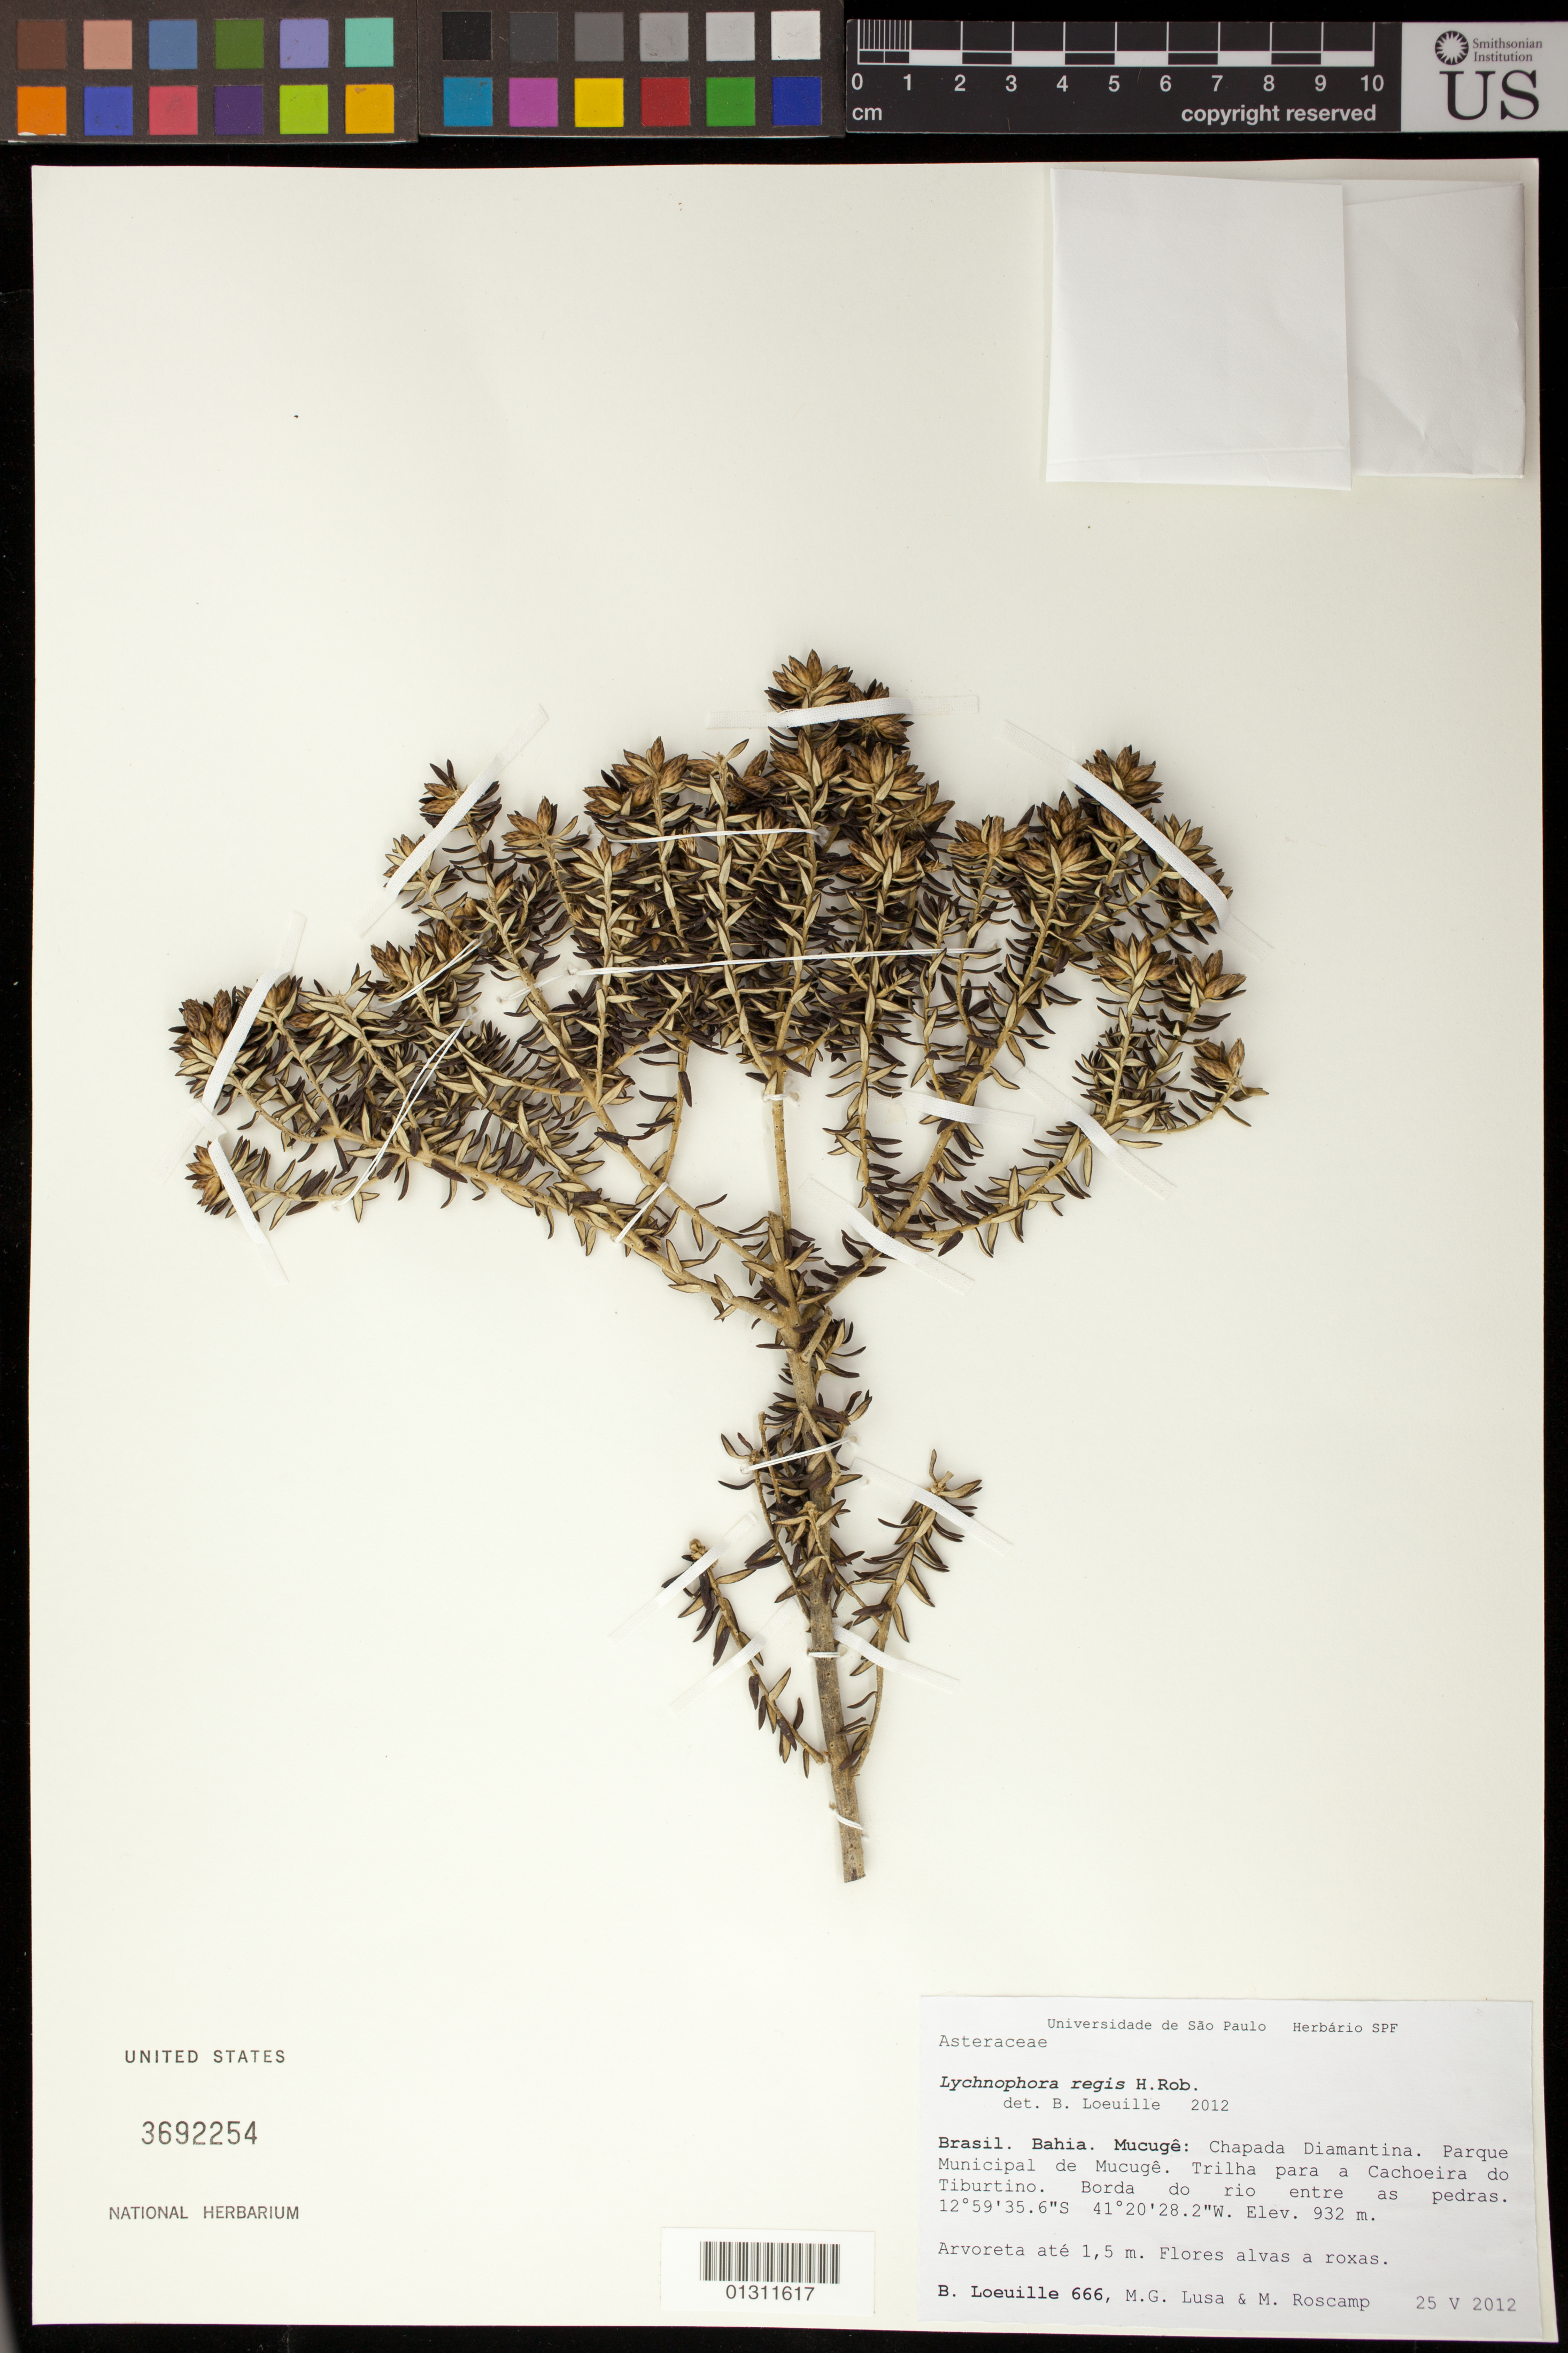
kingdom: Plantae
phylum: Tracheophyta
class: Magnoliopsida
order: Asterales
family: Asteraceae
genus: Lychnophora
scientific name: Lychnophora regis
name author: H. Rob.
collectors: B. Loeuille, M. Lusa & M. Roscamp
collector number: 666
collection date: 2012-05-25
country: Brazil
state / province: Bahia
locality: Mucuge: Chapada Dimantina. Parque Municipal de Mucuge. Trilha para a Cachoeira do Tiburtino. Borda do ria entre as pedras.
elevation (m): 932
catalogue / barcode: US 3692254